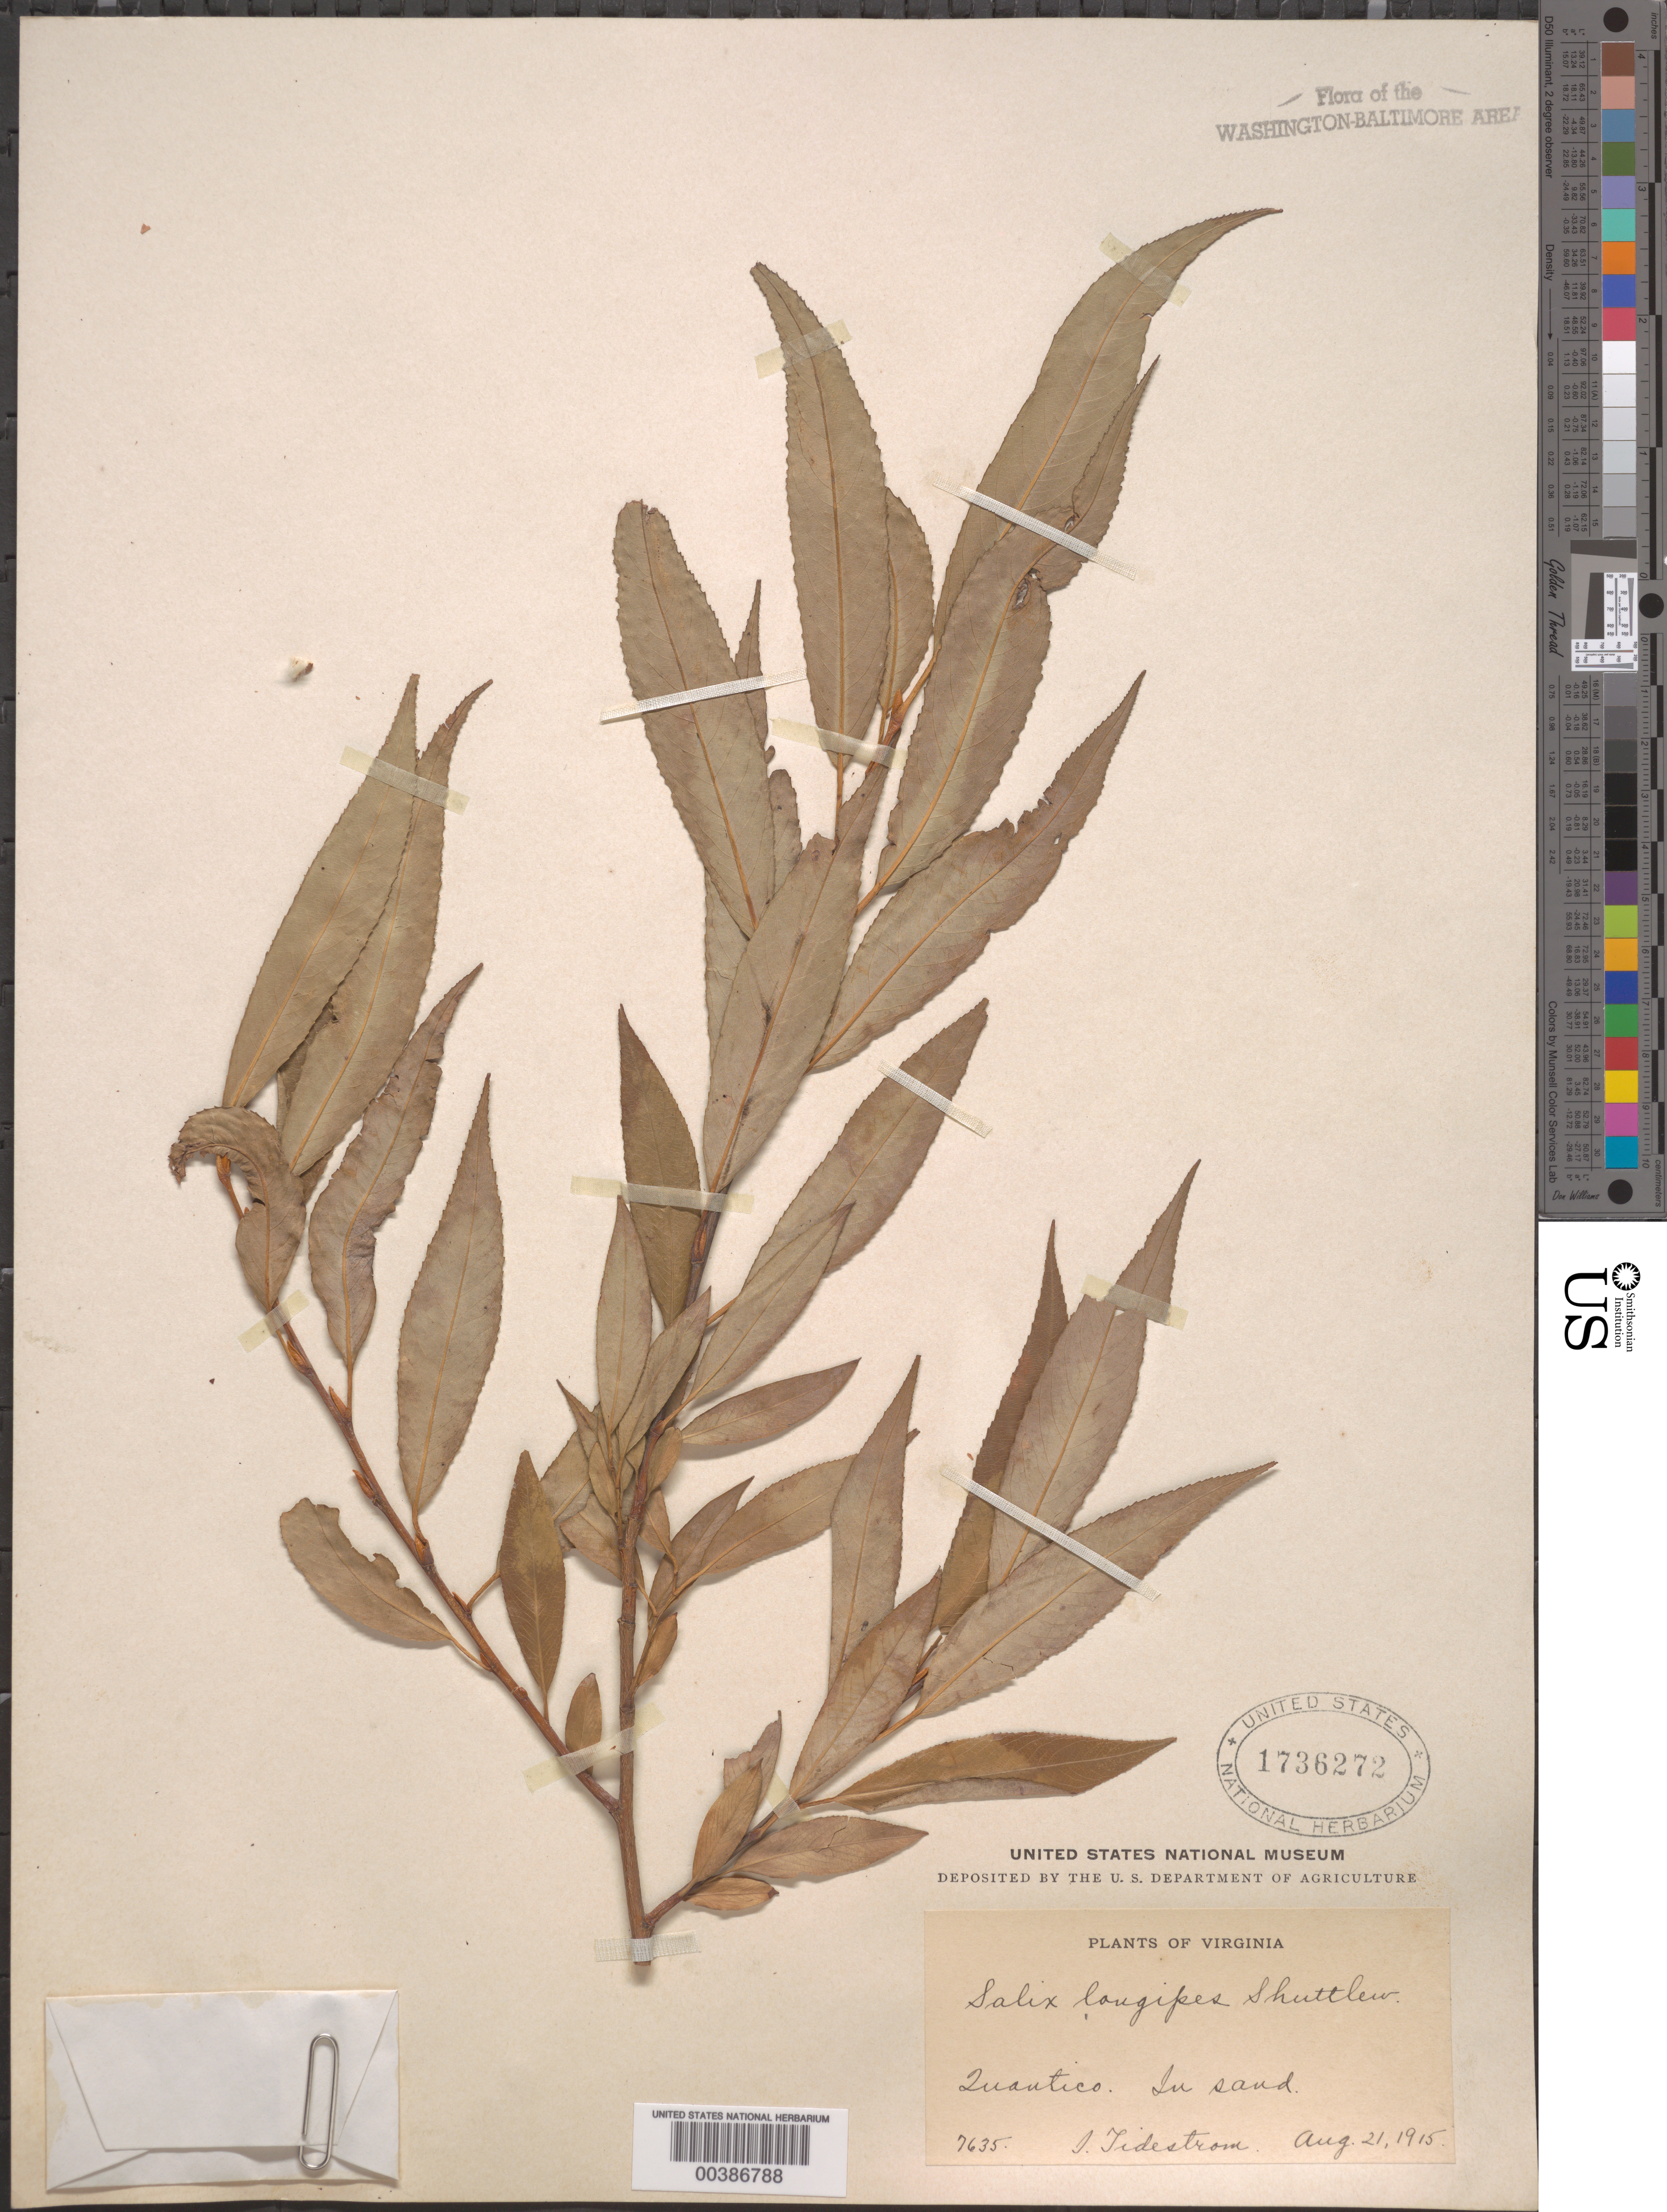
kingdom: Plantae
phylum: Tracheophyta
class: Magnoliopsida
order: Malpighiales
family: Salicaceae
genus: Salix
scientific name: Salix caroliniana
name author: Michx.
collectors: I. F. Tidestrom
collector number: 7635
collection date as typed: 21 Aug 1915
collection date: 1915-08-21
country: United States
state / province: Virginia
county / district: Prince William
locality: Quantico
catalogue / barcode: US 1736272